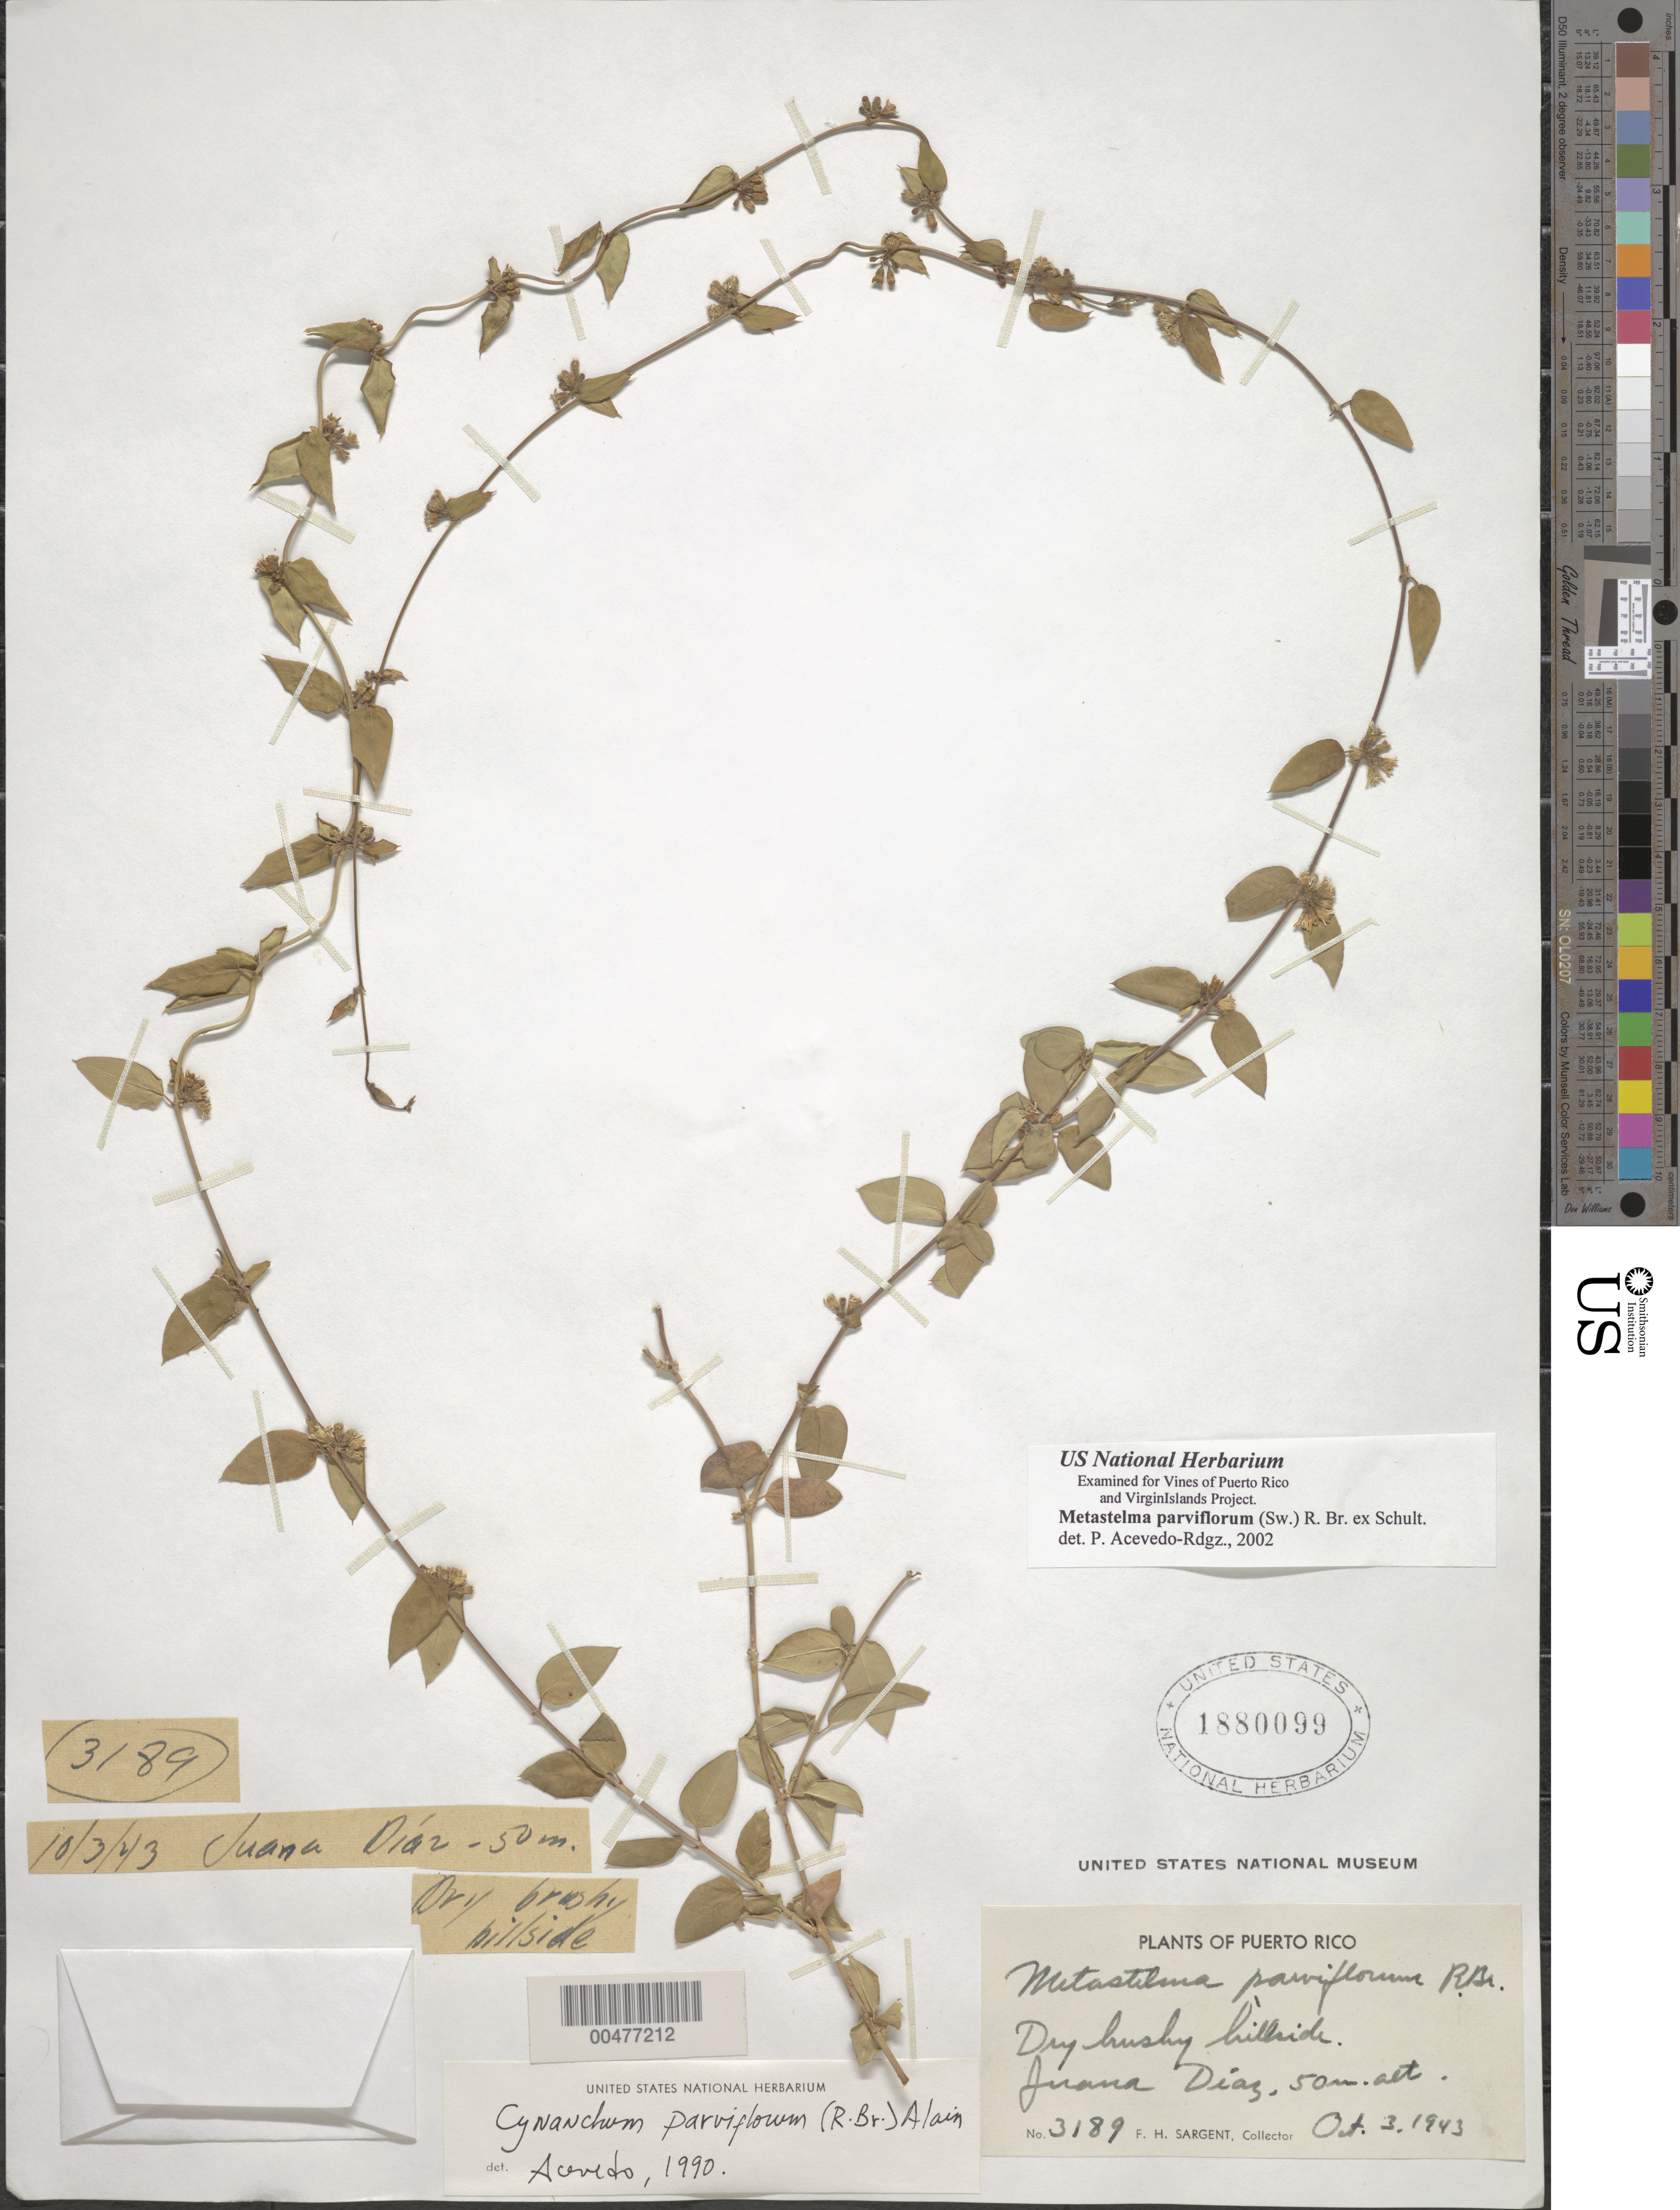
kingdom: Plantae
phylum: Tracheophyta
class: Magnoliopsida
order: Gentianales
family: Apocynaceae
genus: Metastelma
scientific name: Metastelma parviflorum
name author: (Sw.) Schult.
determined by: Acevedo-Rodriguez, P., (US), Smithsonian Institution - National Museum of Natural History (UNITED STATES)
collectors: F. H. Sargent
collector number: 3189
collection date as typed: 03 Oct 1943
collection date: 1943-10-03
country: Puerto Rico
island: Greater Antilles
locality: Juana Diaz.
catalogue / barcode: US 1880099